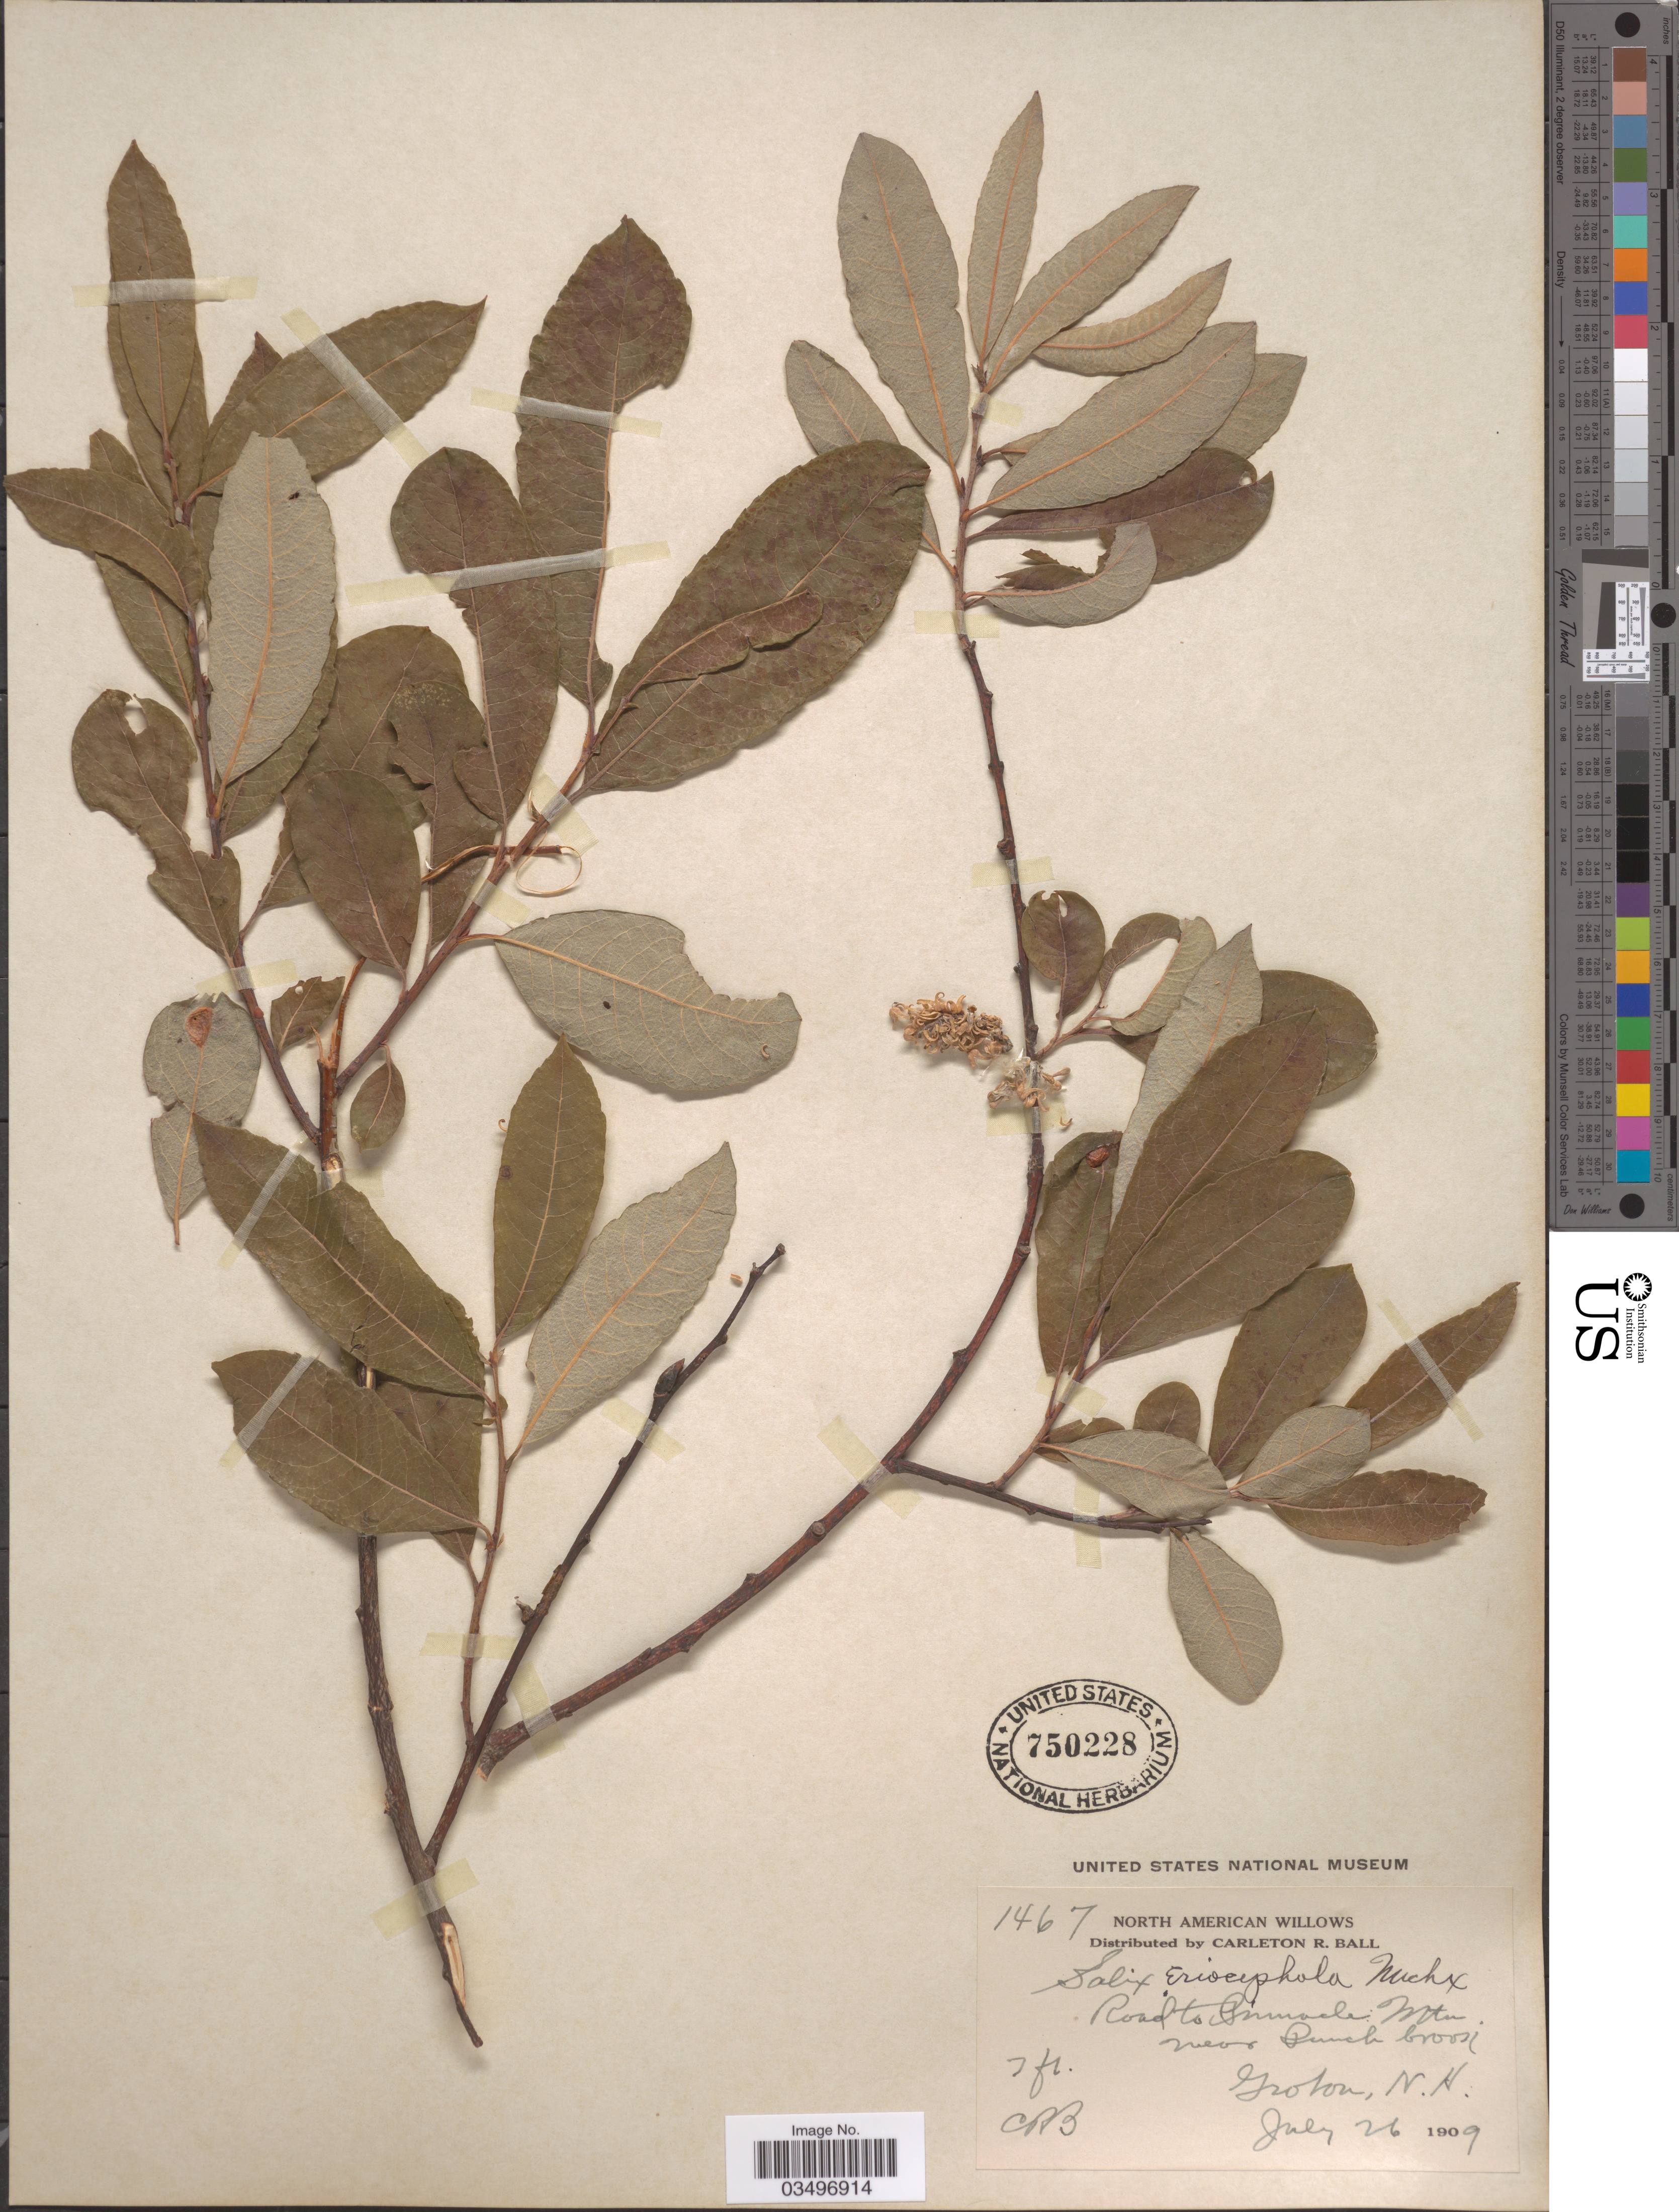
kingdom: Plantae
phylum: Tracheophyta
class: Magnoliopsida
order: Malpighiales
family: Salicaceae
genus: Salix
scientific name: Salix eriocephala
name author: Michx.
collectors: C. R. Ball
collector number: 1467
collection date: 1909-07-26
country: United States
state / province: New Hampshire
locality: Road to Pinnacle Mtn near Punch brook. Groton.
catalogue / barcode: US 750228